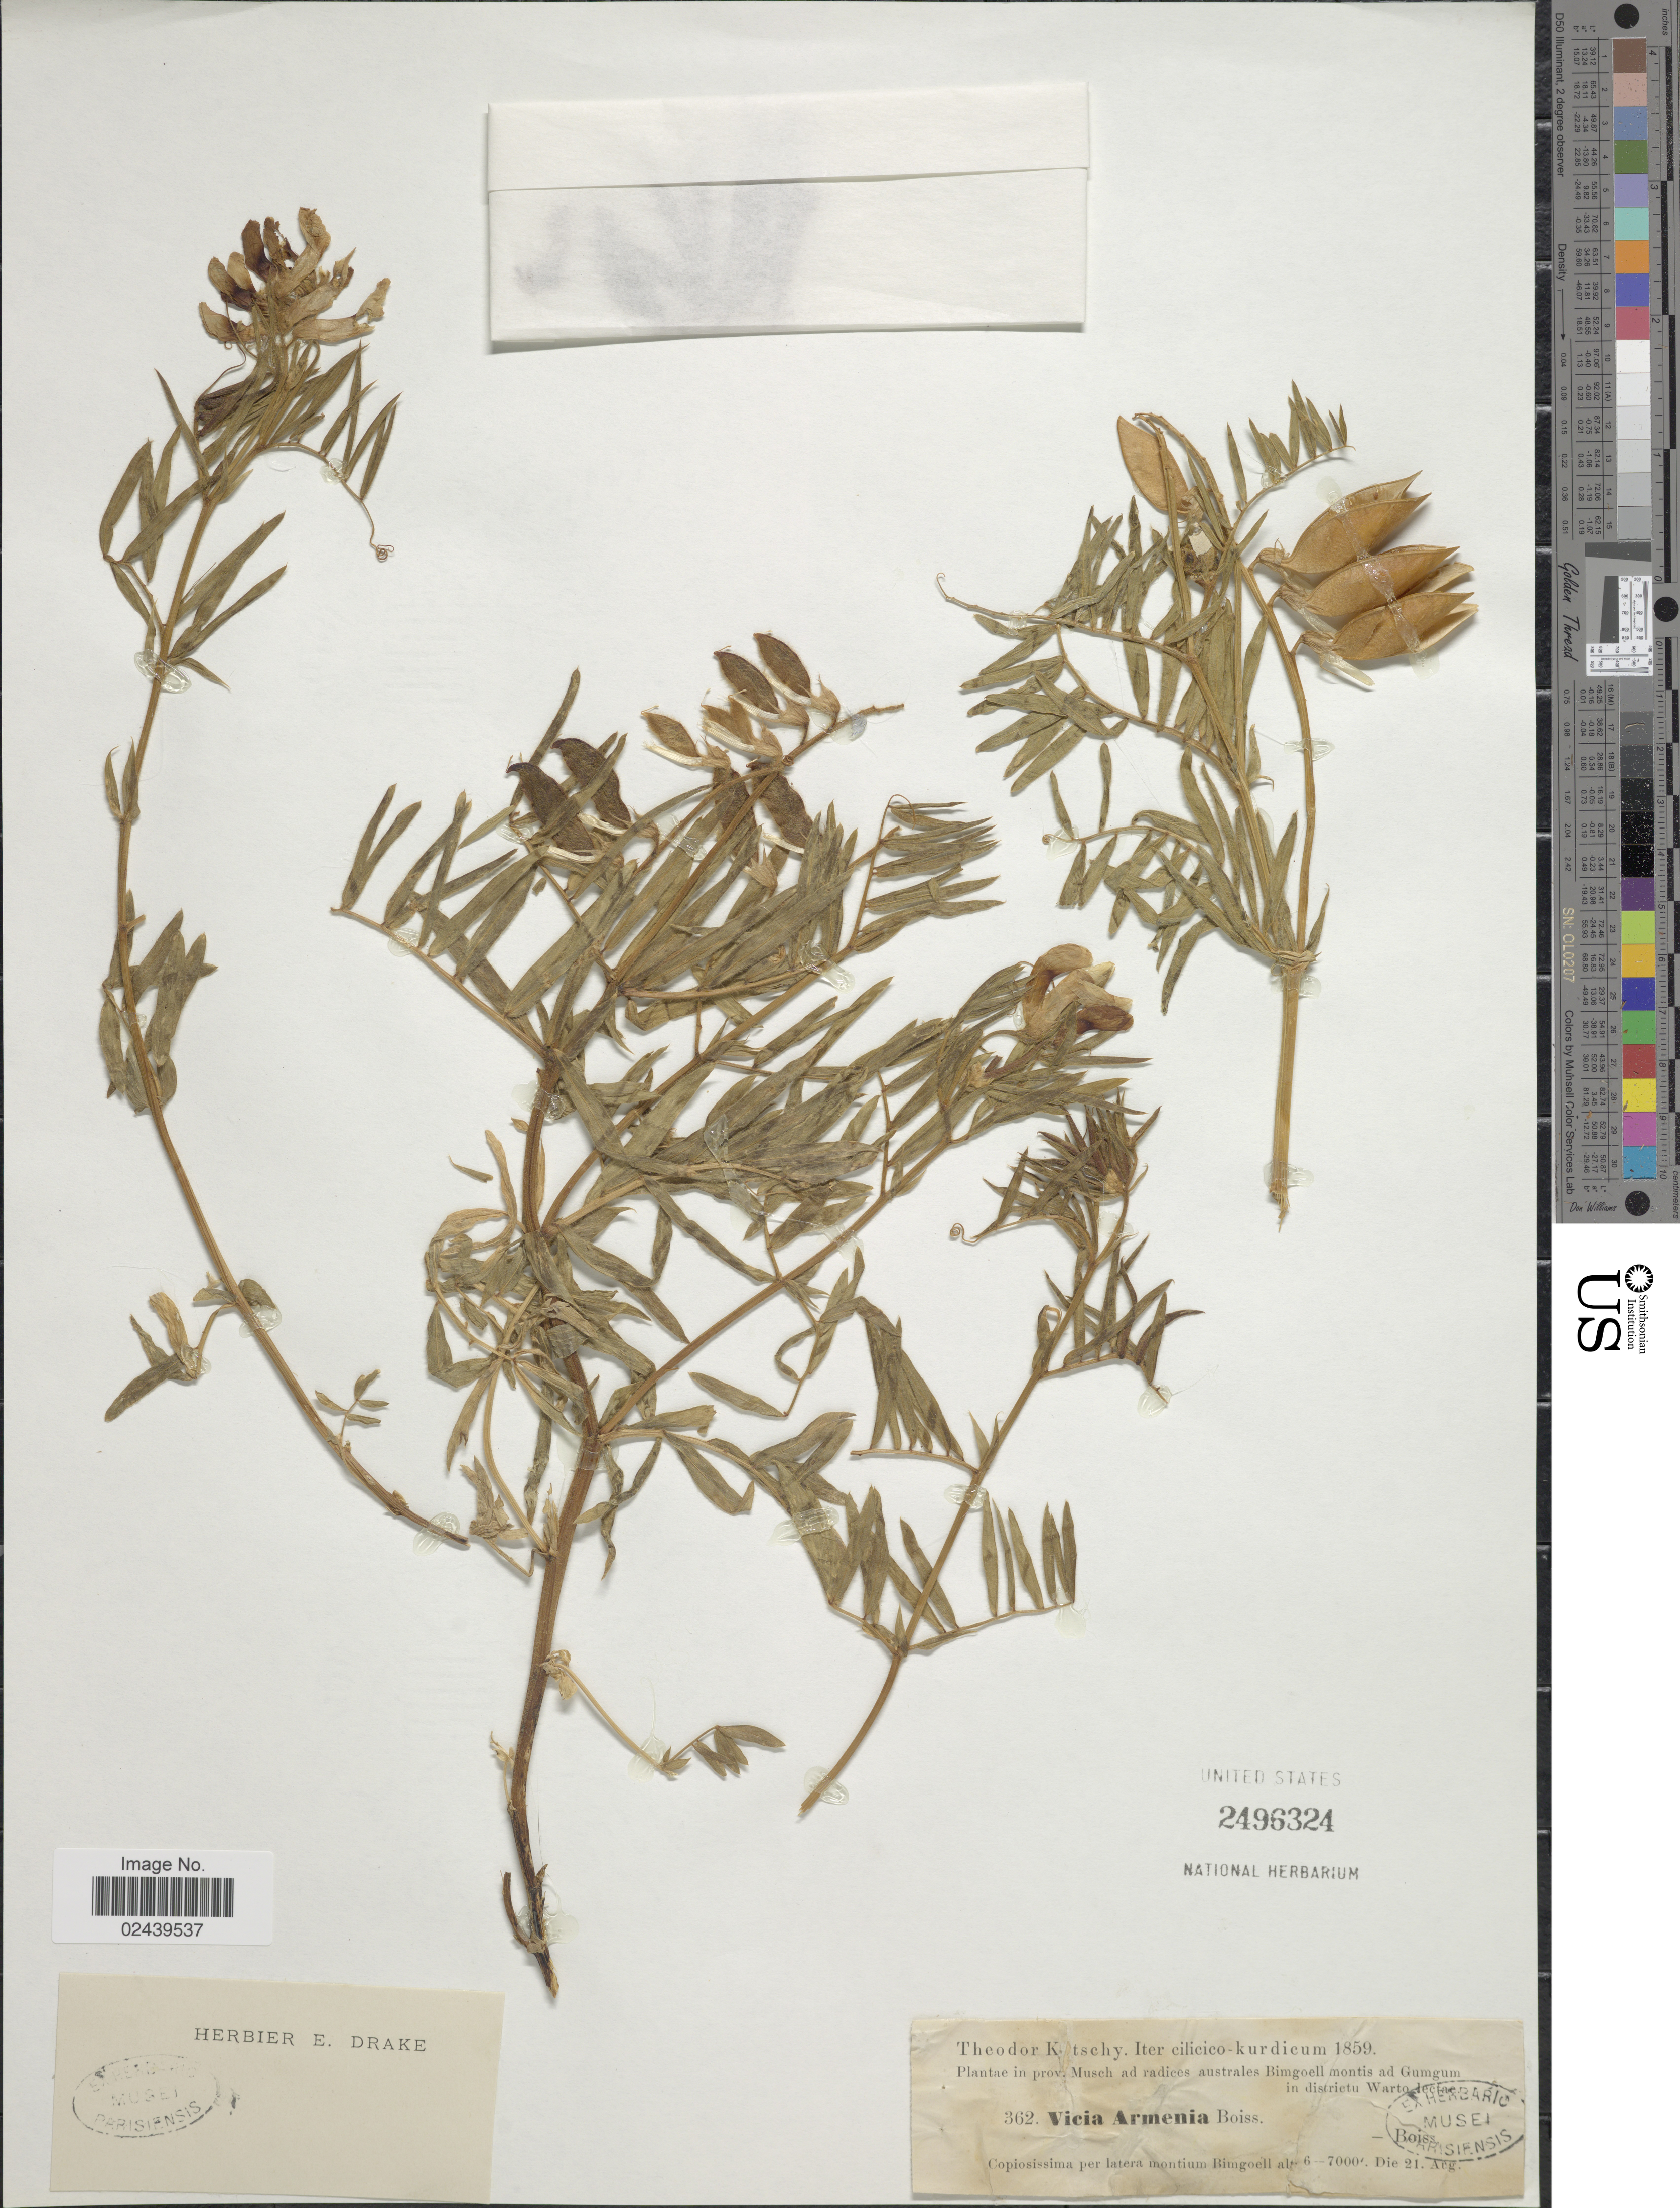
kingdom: Plantae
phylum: Tracheophyta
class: Magnoliopsida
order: Fabales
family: Fabaceae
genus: Vicia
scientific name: Vicia armena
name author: Boiss.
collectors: K. G. Kotschy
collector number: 362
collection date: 1859-08-21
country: Turkey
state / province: Mus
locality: Iter cilicico-kurdicum, Copiosissima per latera montium Bimgoell, Plantae in prov. Musch ad radices australes Bimgoell montis ad Gumgum in districtu Warto lectae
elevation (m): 1829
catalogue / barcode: US 2496324